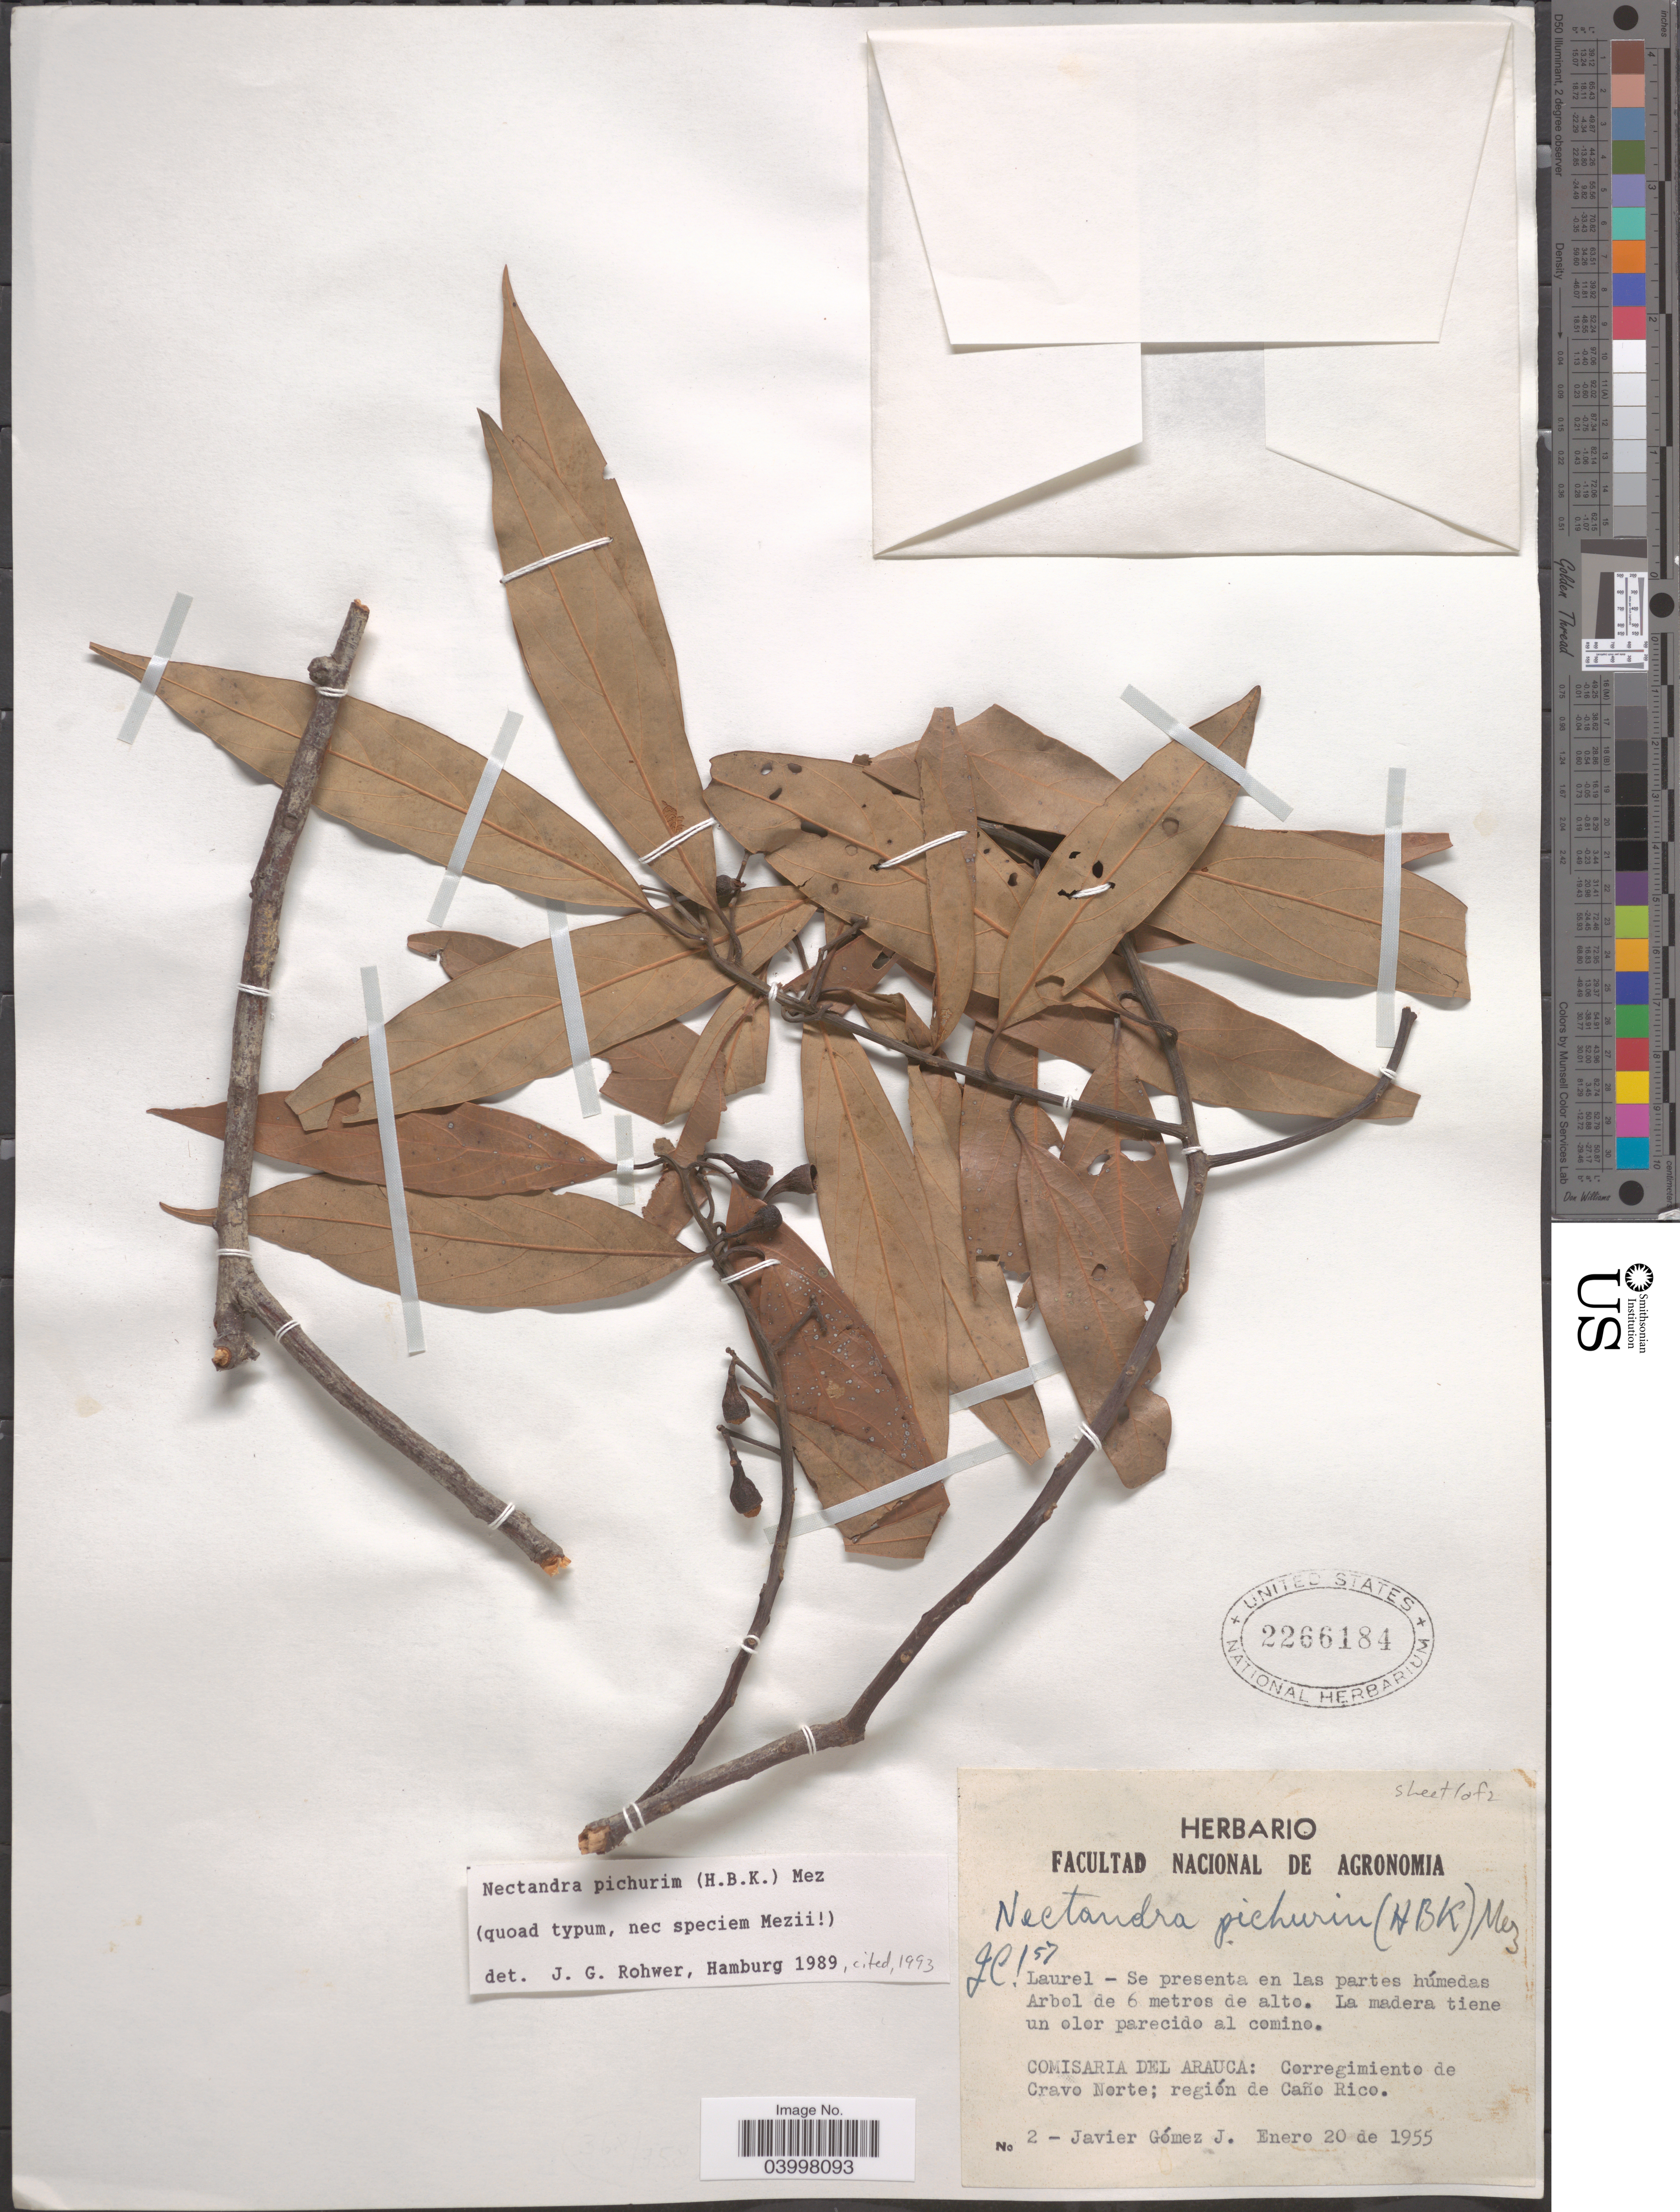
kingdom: Plantae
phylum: Tracheophyta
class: Magnoliopsida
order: Laurales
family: Lauraceae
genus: Nectandra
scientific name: Nectandra pichurim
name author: (Kunth) Mez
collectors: G. Javier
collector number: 2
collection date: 1955-01-20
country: Colombia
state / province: Arauca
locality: Comisaria del Arauca: Corregimiento de Cravo Norte; región de Caño Rico.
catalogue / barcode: US 2266184